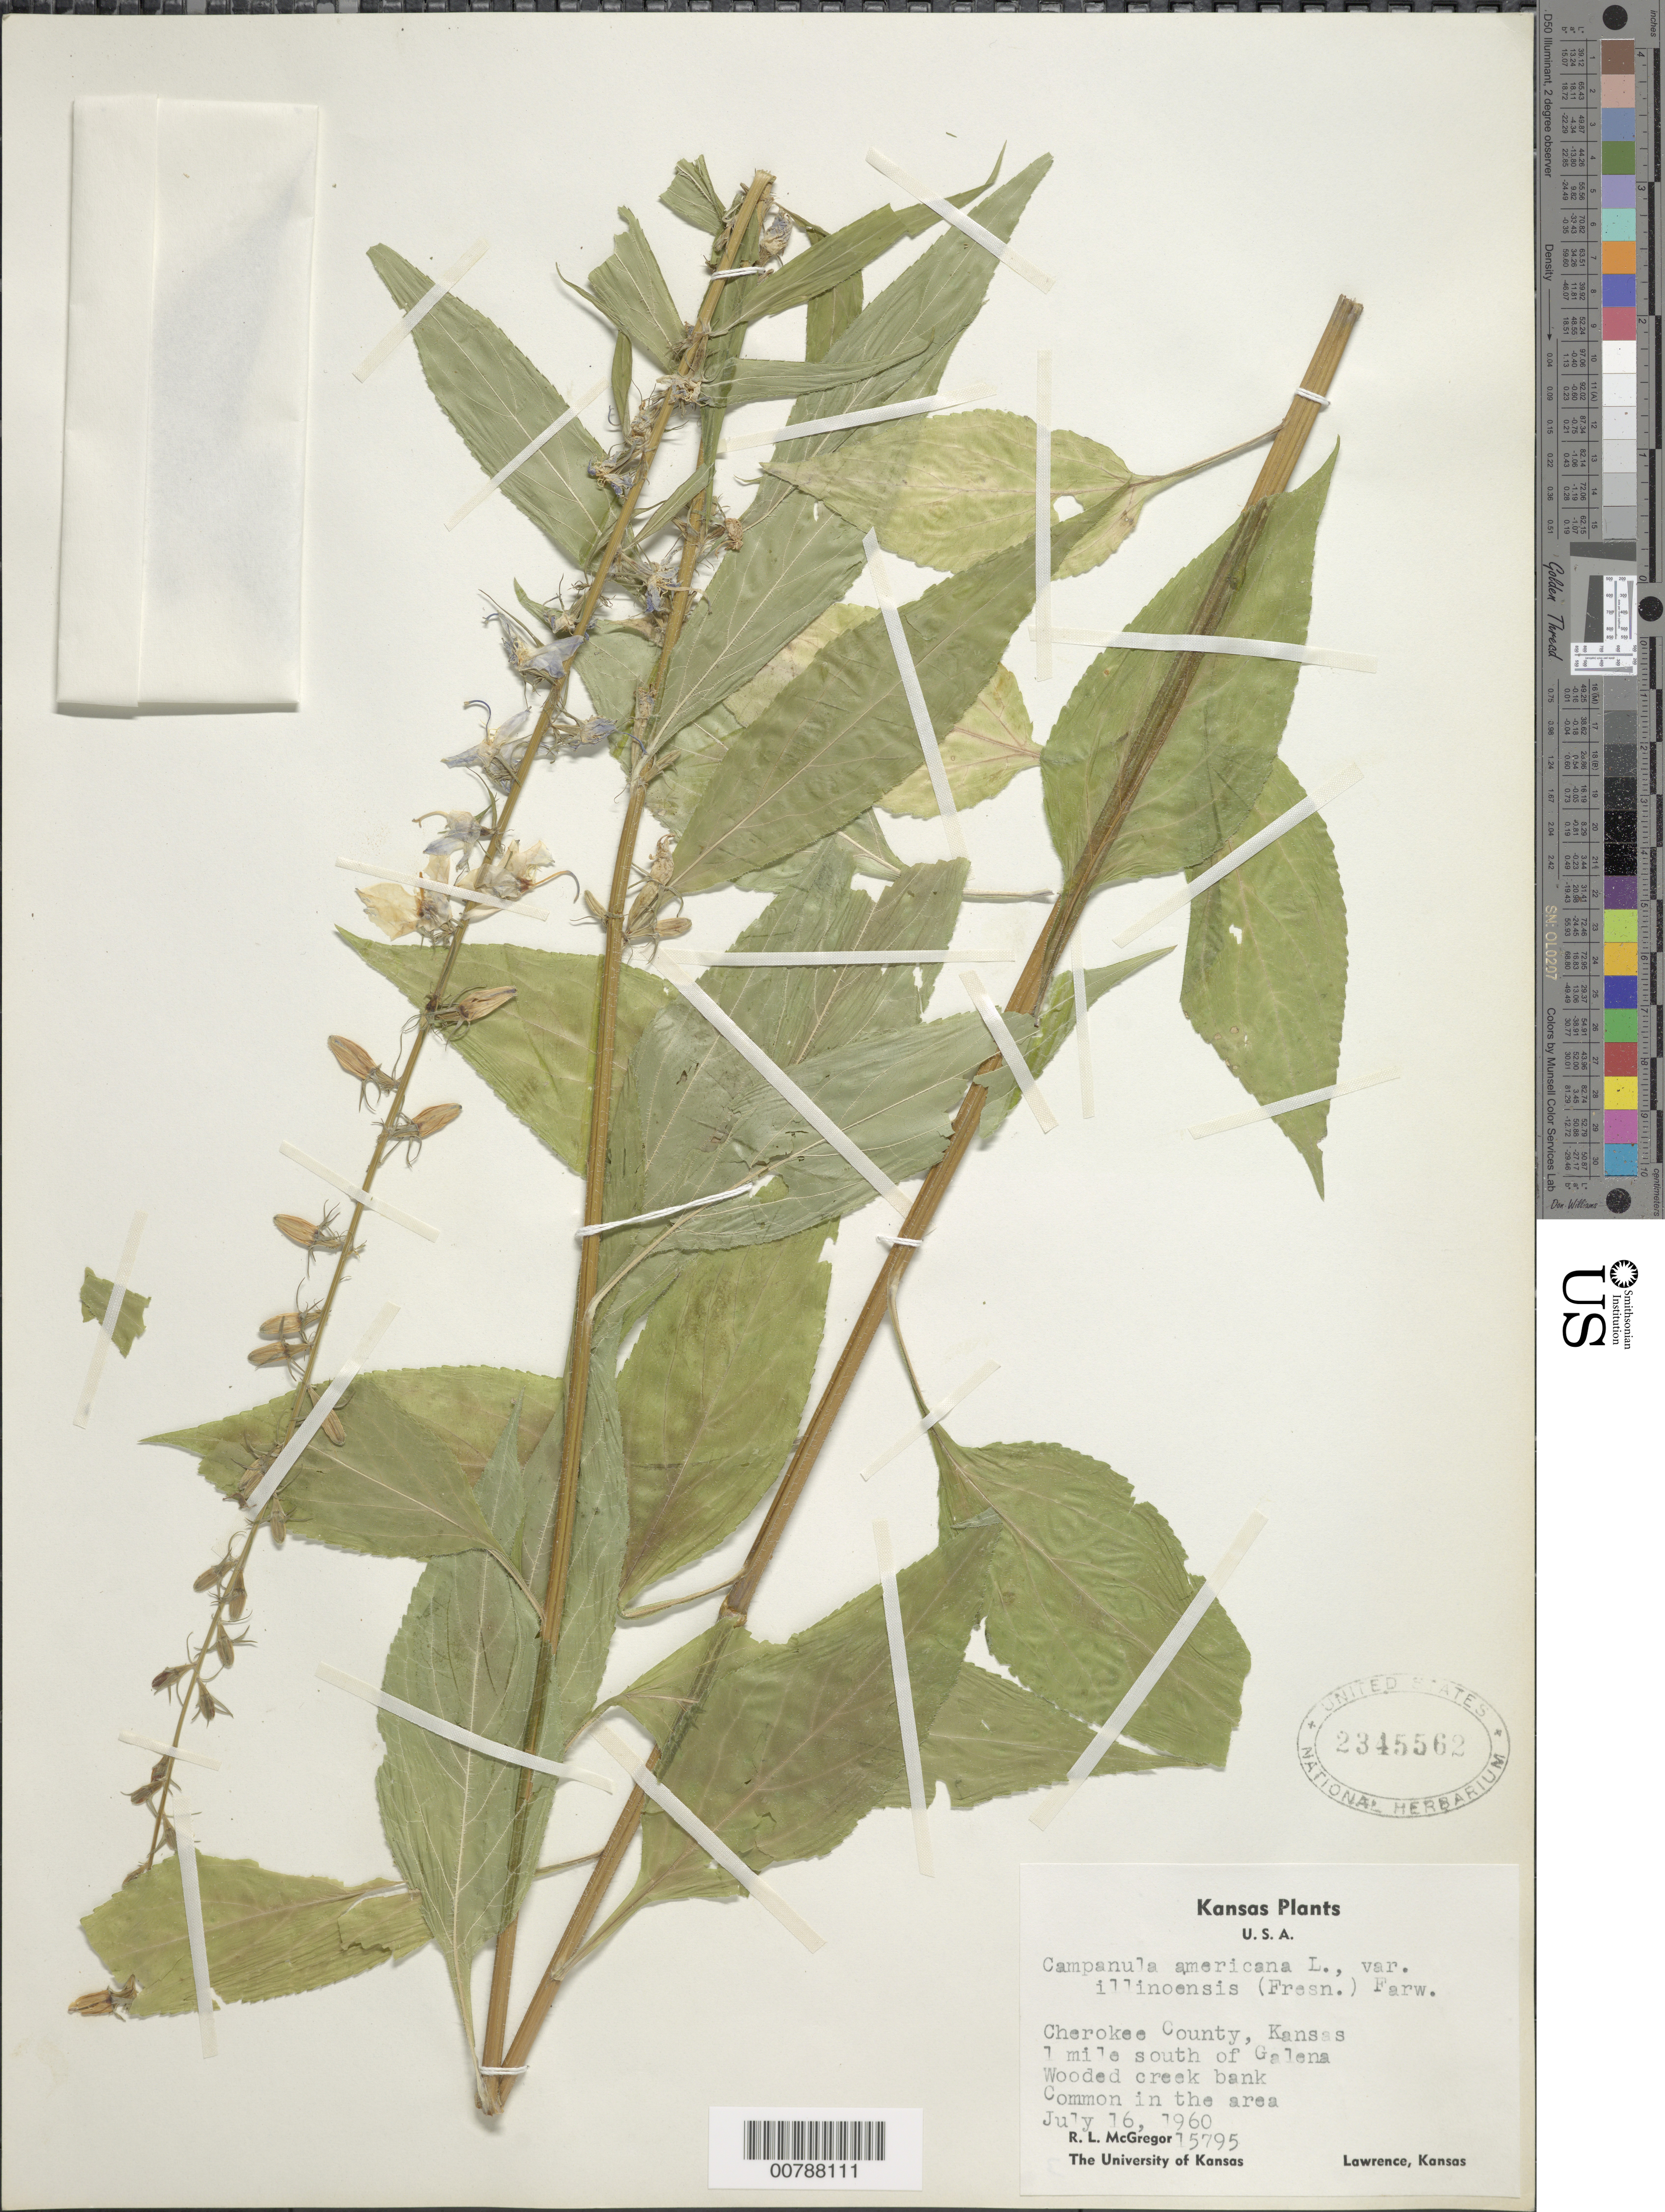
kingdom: Plantae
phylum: Tracheophyta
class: Magnoliopsida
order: Asterales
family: Campanulaceae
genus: Campanula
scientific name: Campanula americana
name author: L.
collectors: R. L. McGregor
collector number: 15795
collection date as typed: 16 Jul 1960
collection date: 1960-07-16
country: United States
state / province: Kansas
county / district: Cherokee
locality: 1 mile south of Galena.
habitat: Wood creek bank.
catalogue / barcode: US 2345562